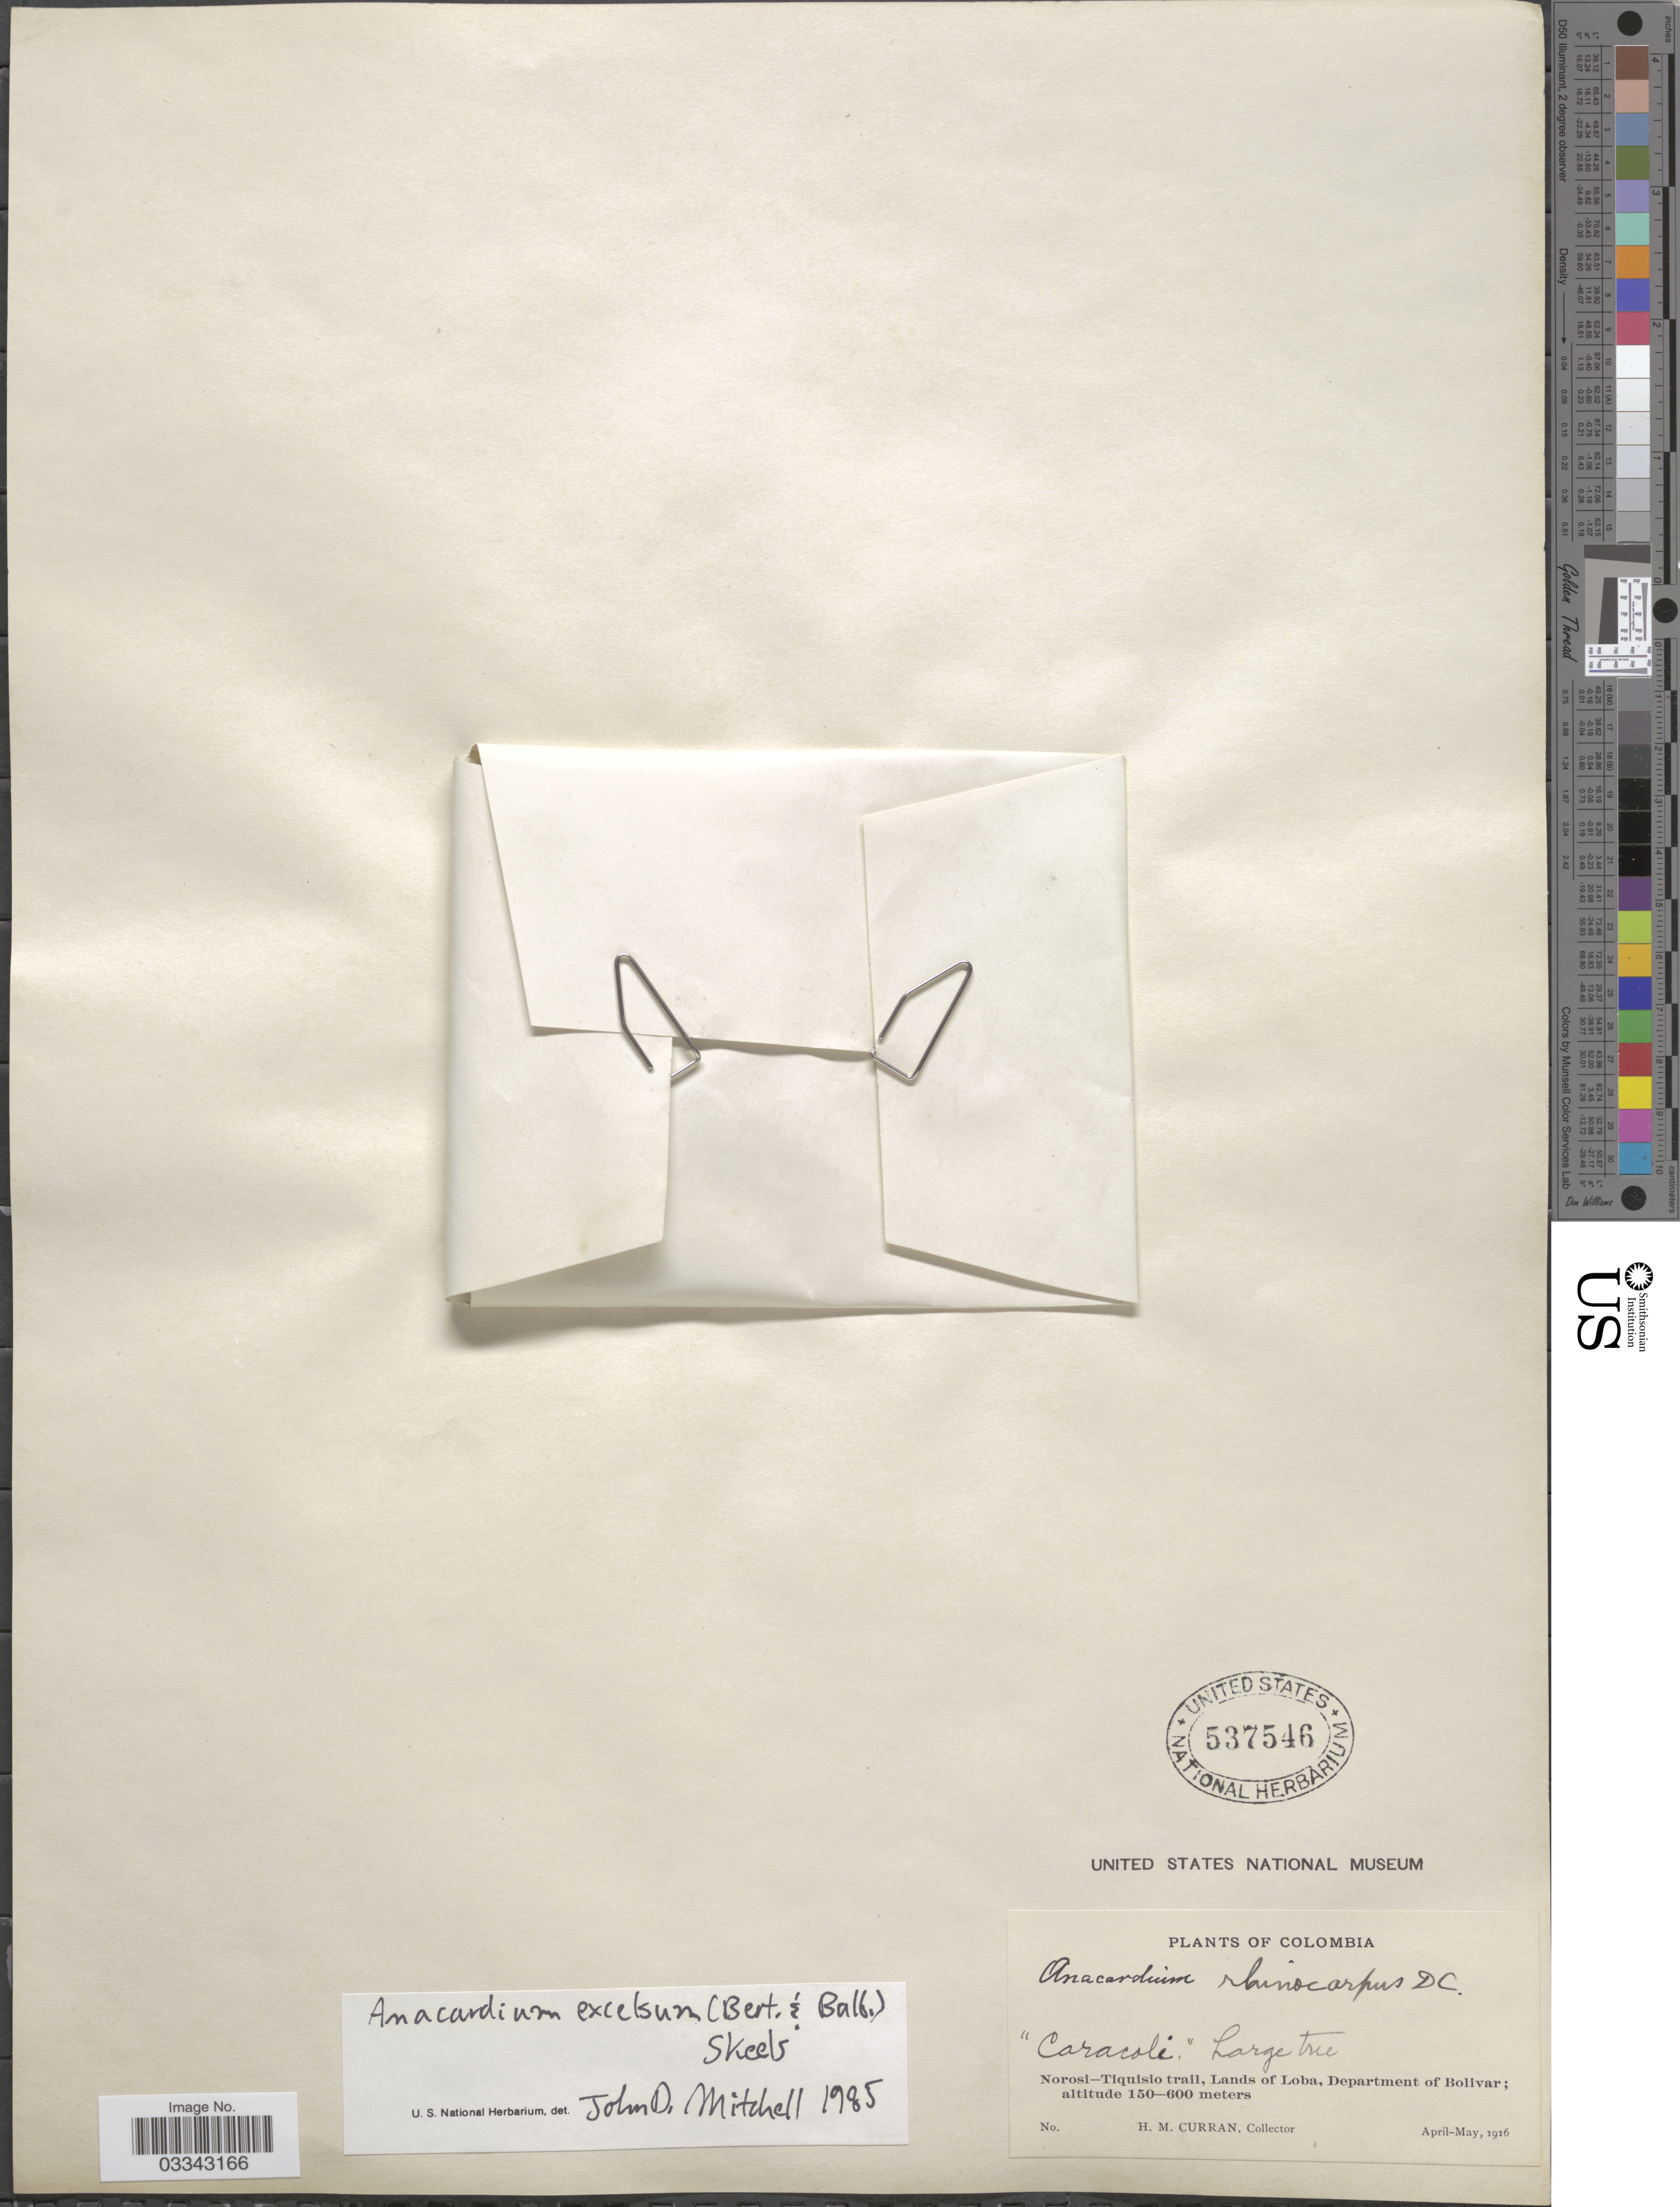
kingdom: Plantae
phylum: Tracheophyta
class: Magnoliopsida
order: Sapindales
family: Anacardiaceae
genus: Anacardium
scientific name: Anacardium excelsum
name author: (Kunth) Skeels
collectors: H. M. Curran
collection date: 1916-04/1916-05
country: Colombia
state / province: Bolívar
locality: Norosi-Tiquisio trail, Lands of Loba, Department of Bolivar.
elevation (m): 150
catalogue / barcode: US 537546